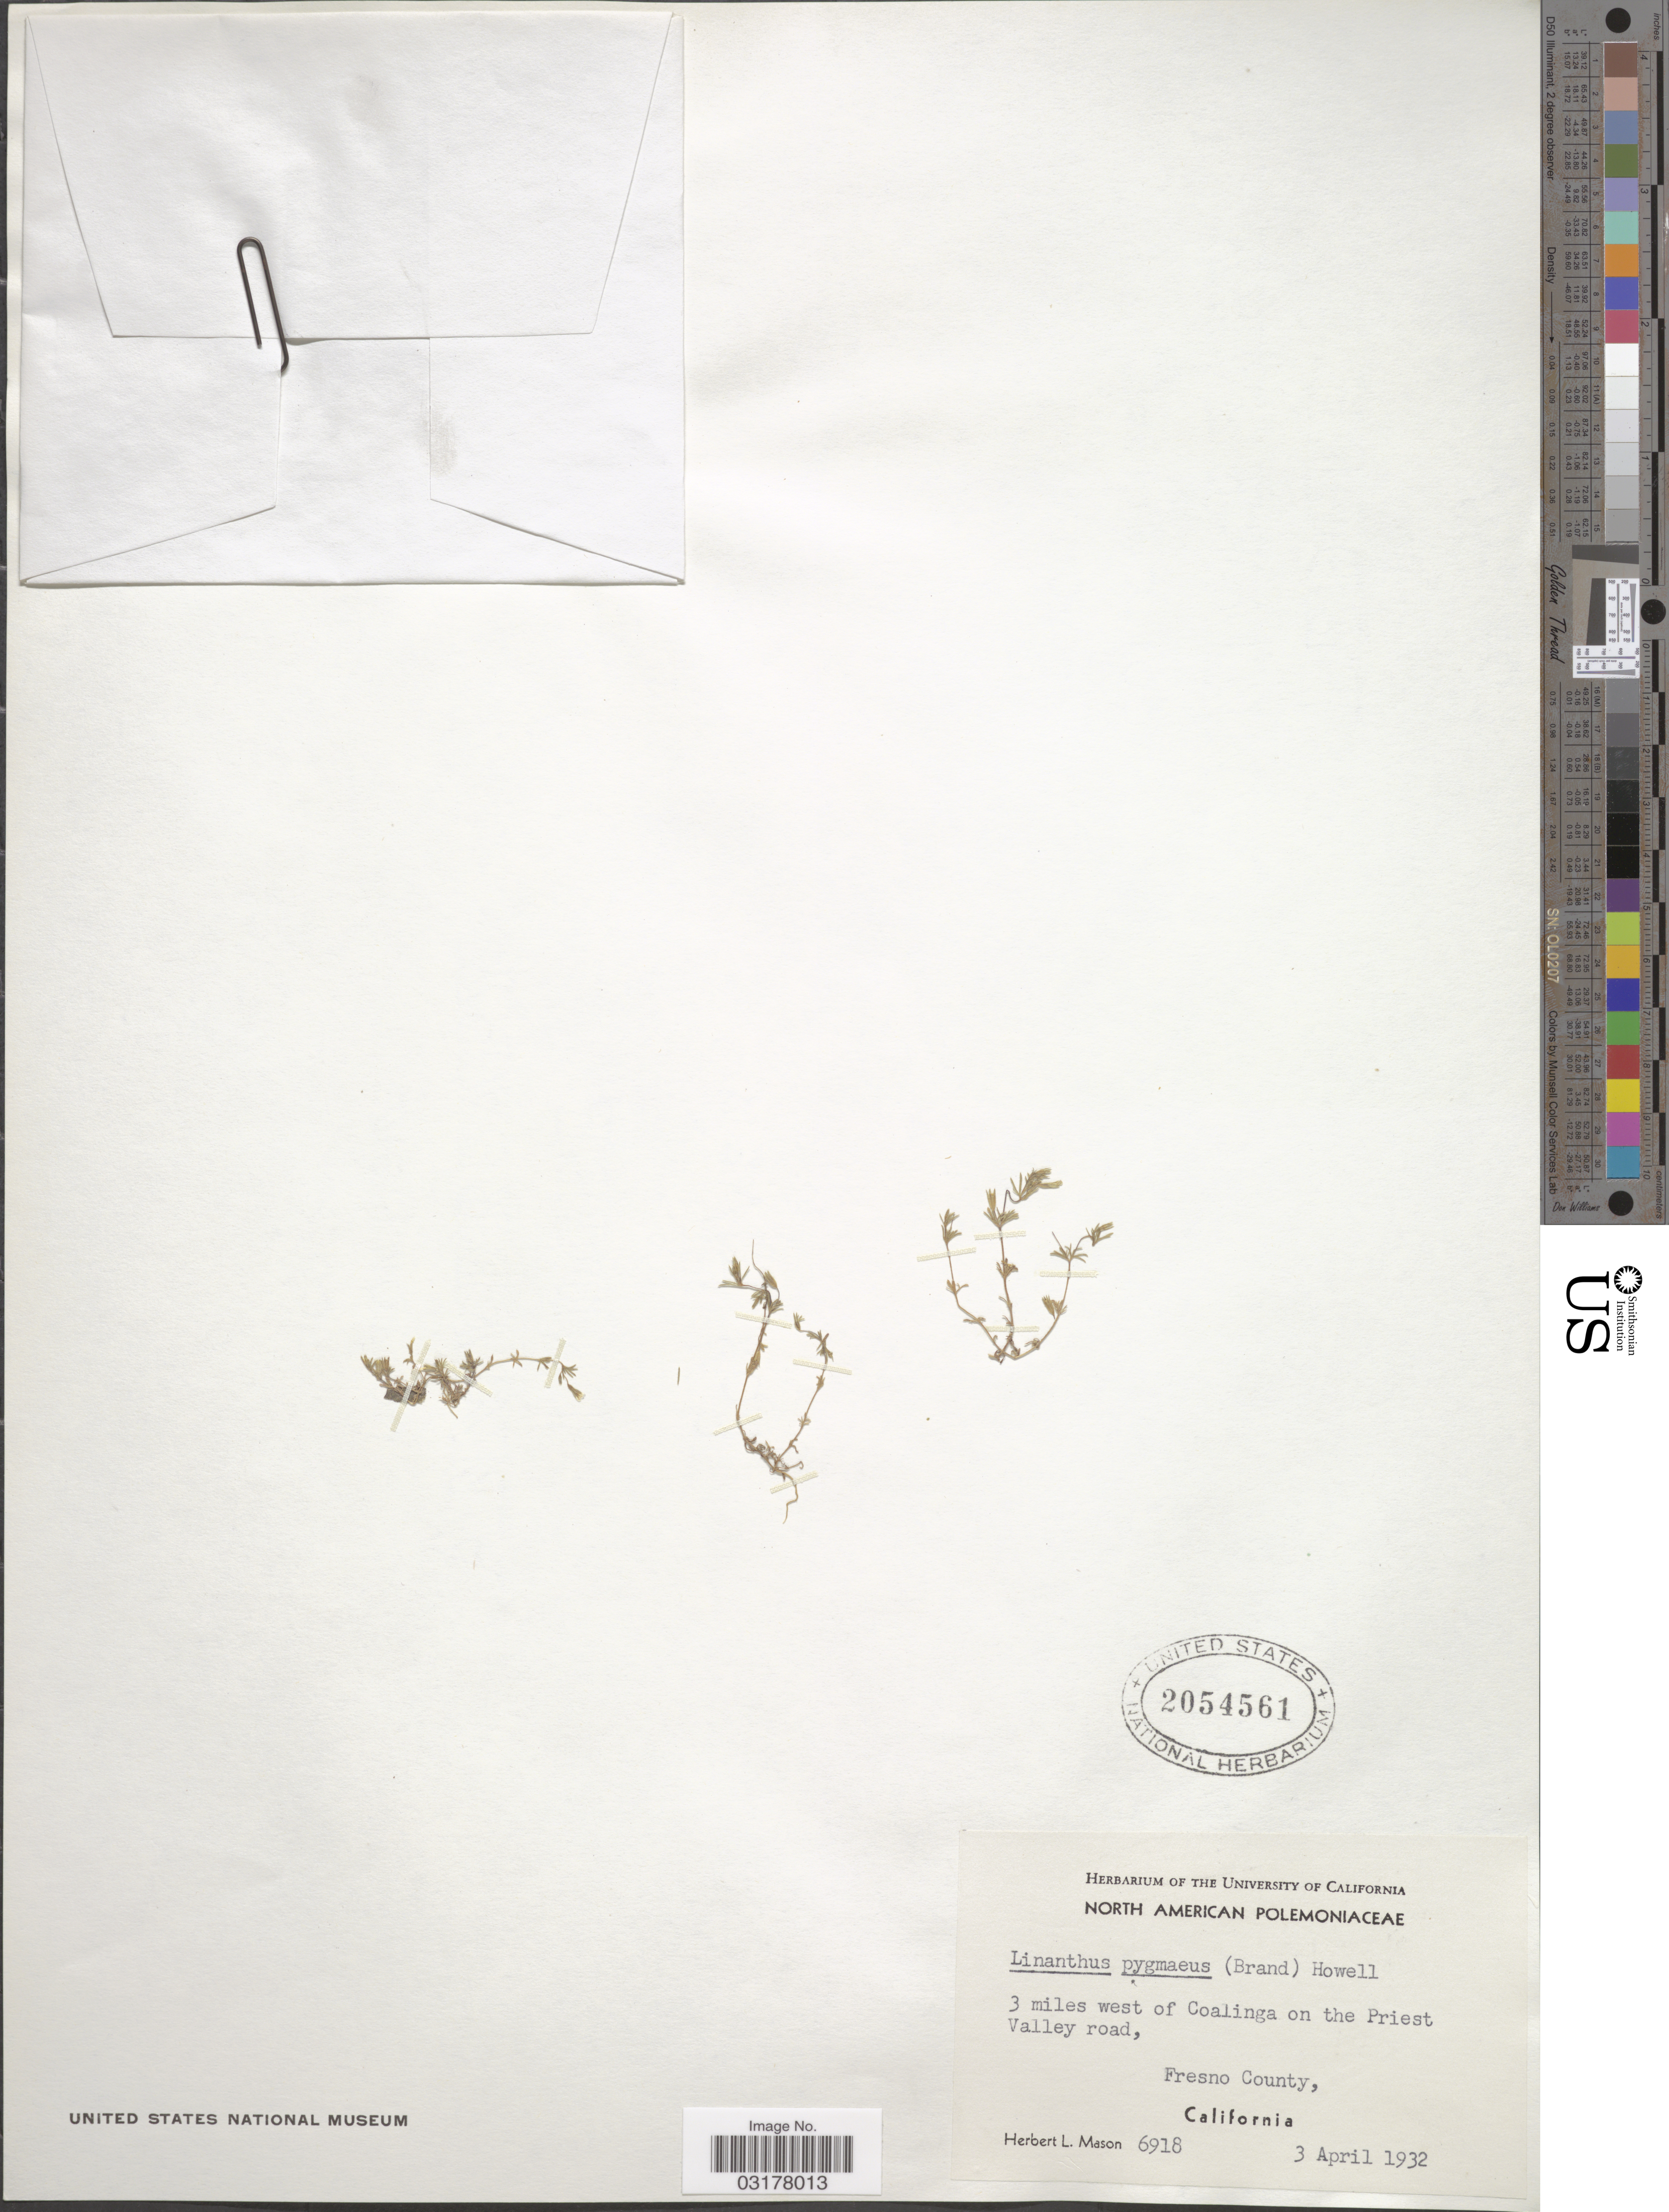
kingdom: Plantae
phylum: Tracheophyta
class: Magnoliopsida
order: Ericales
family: Polemoniaceae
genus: Leptosiphon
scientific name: Leptosiphon pygmaeus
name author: (Brand) J.M. Porter & L.A. Johnson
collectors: H. L. Mason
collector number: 6918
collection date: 1932-04-03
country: United States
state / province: California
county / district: Fresno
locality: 3 miles west of Coalinga on the Priest Valley road, Fresno County.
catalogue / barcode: US 2054561